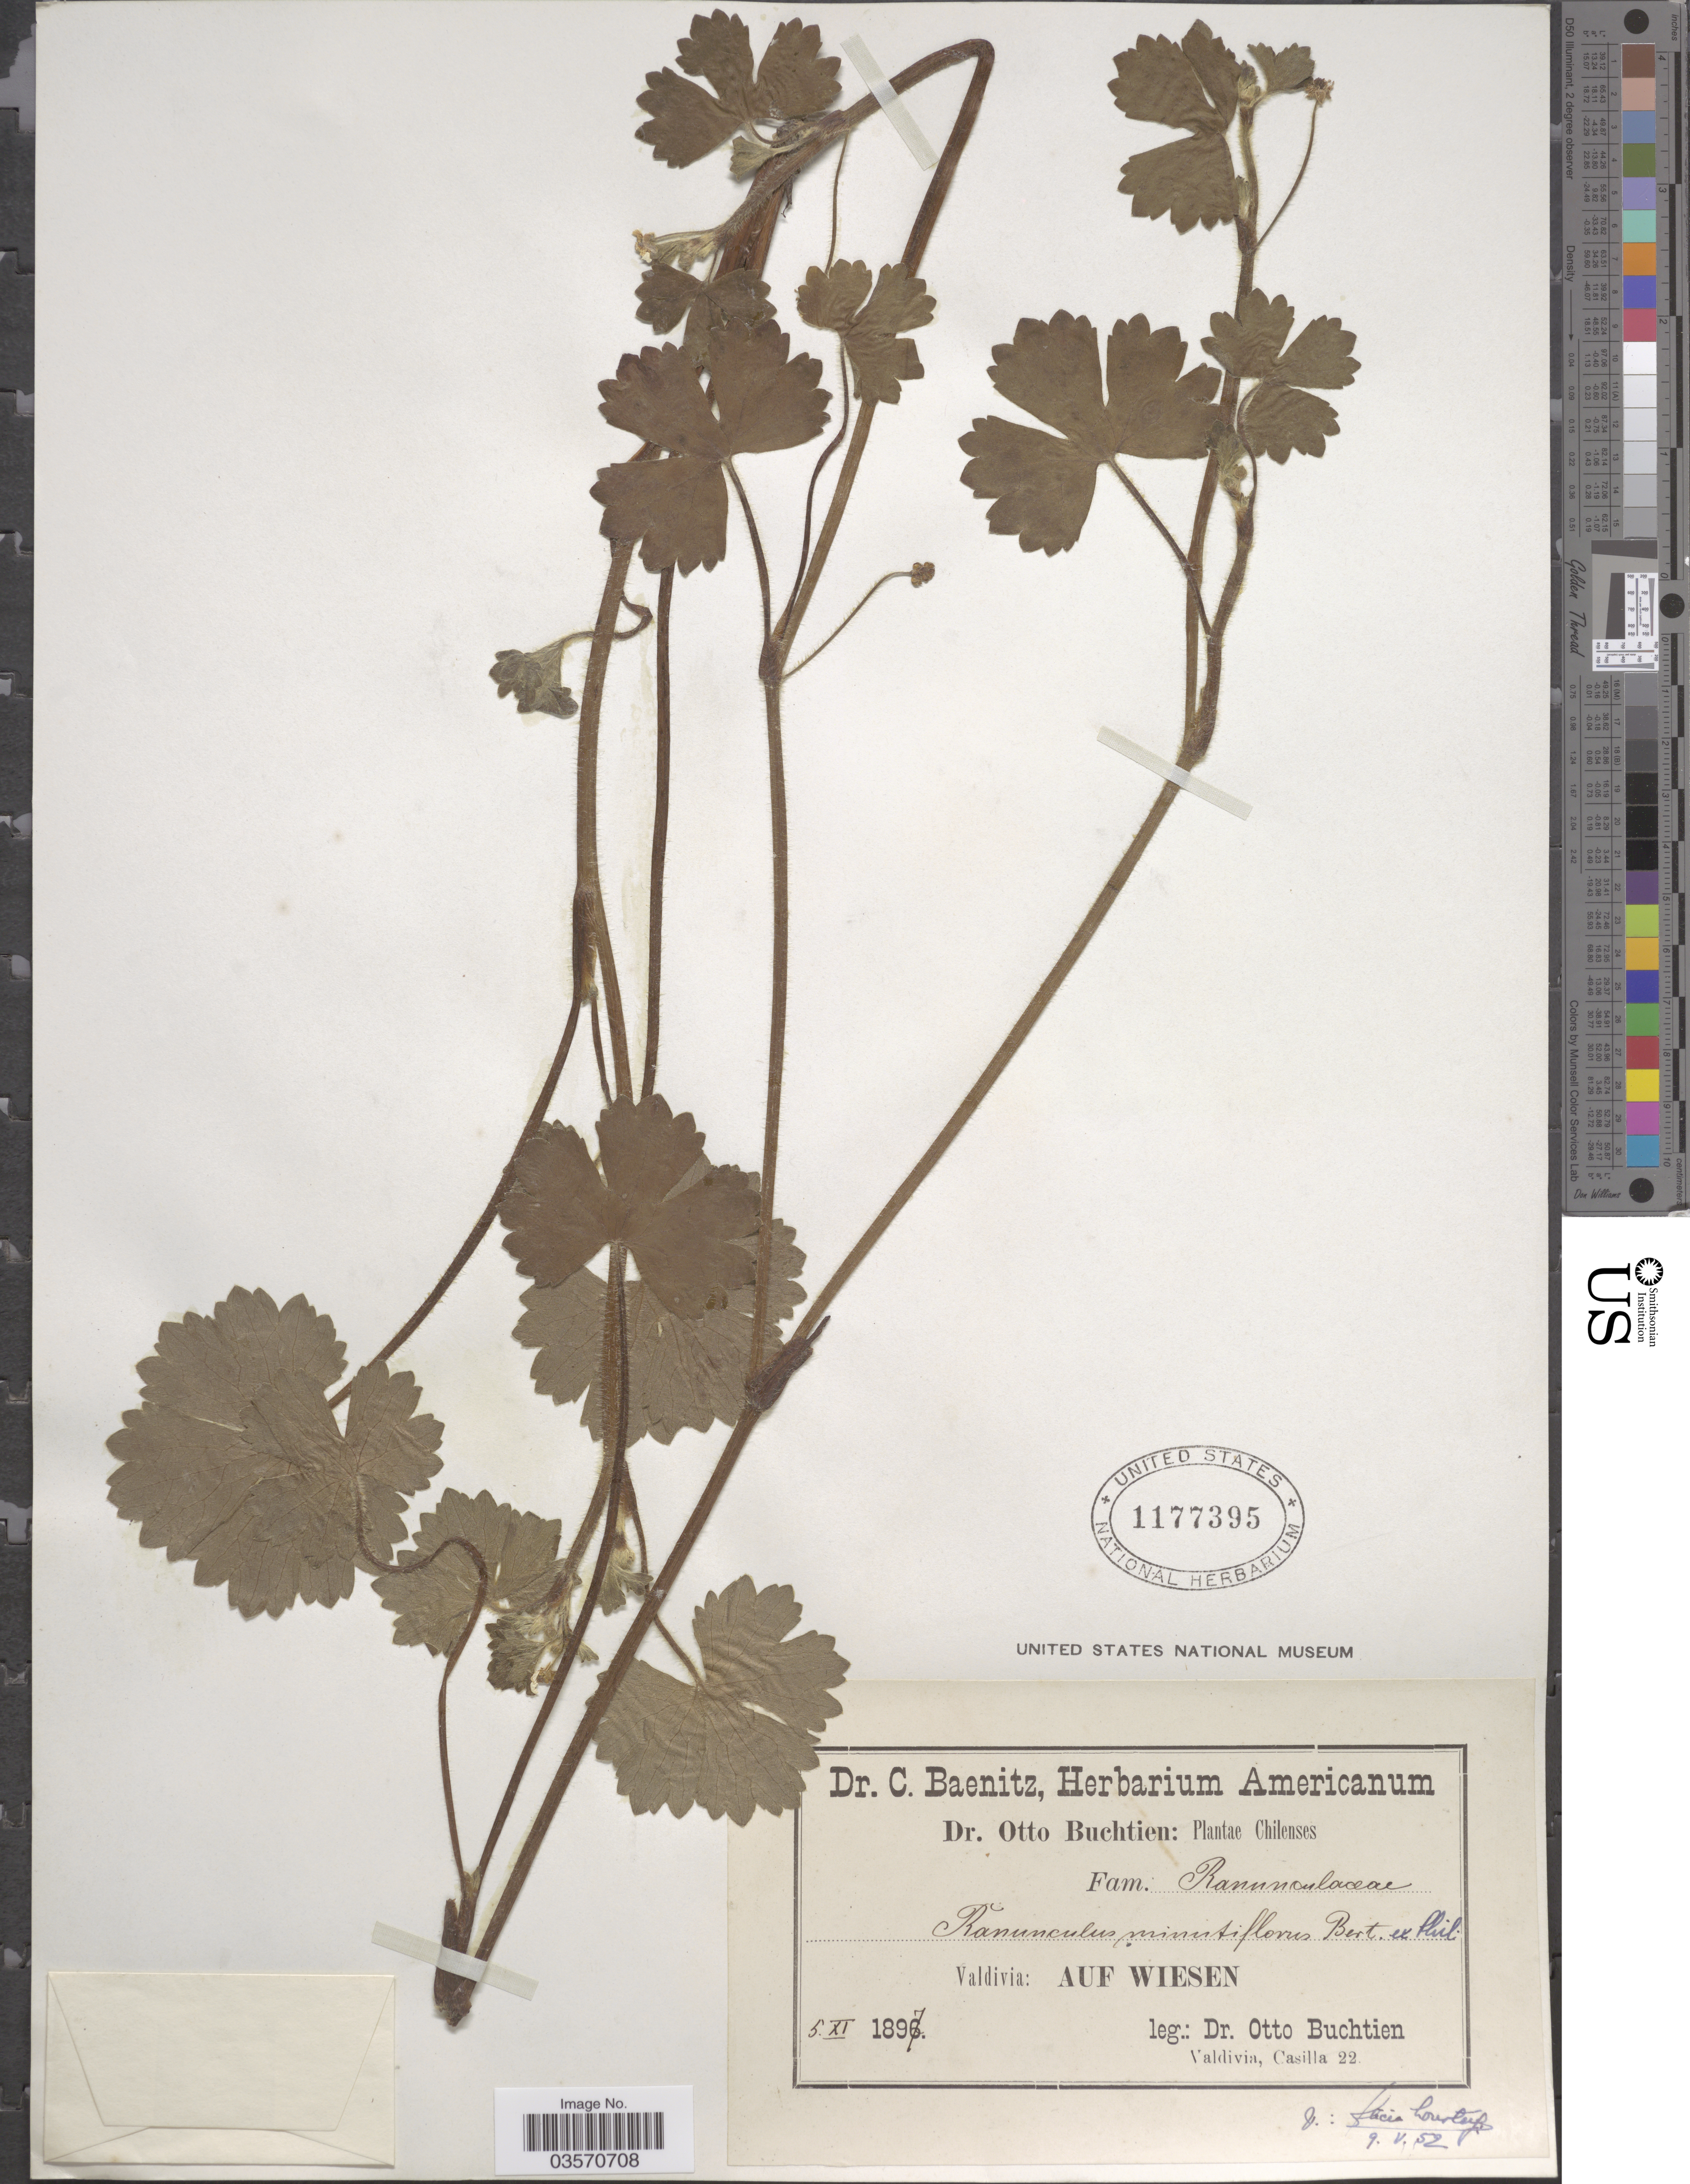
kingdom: Plantae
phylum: Tracheophyta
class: Magnoliopsida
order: Ranunculales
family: Ranunculaceae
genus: Ranunculus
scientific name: Ranunculus minutiflorus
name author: Bertero ex Phil.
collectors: O. Buchtien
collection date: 1897-11-05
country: Chile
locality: Valdivia: Auf Wiesen.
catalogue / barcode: US 1177395